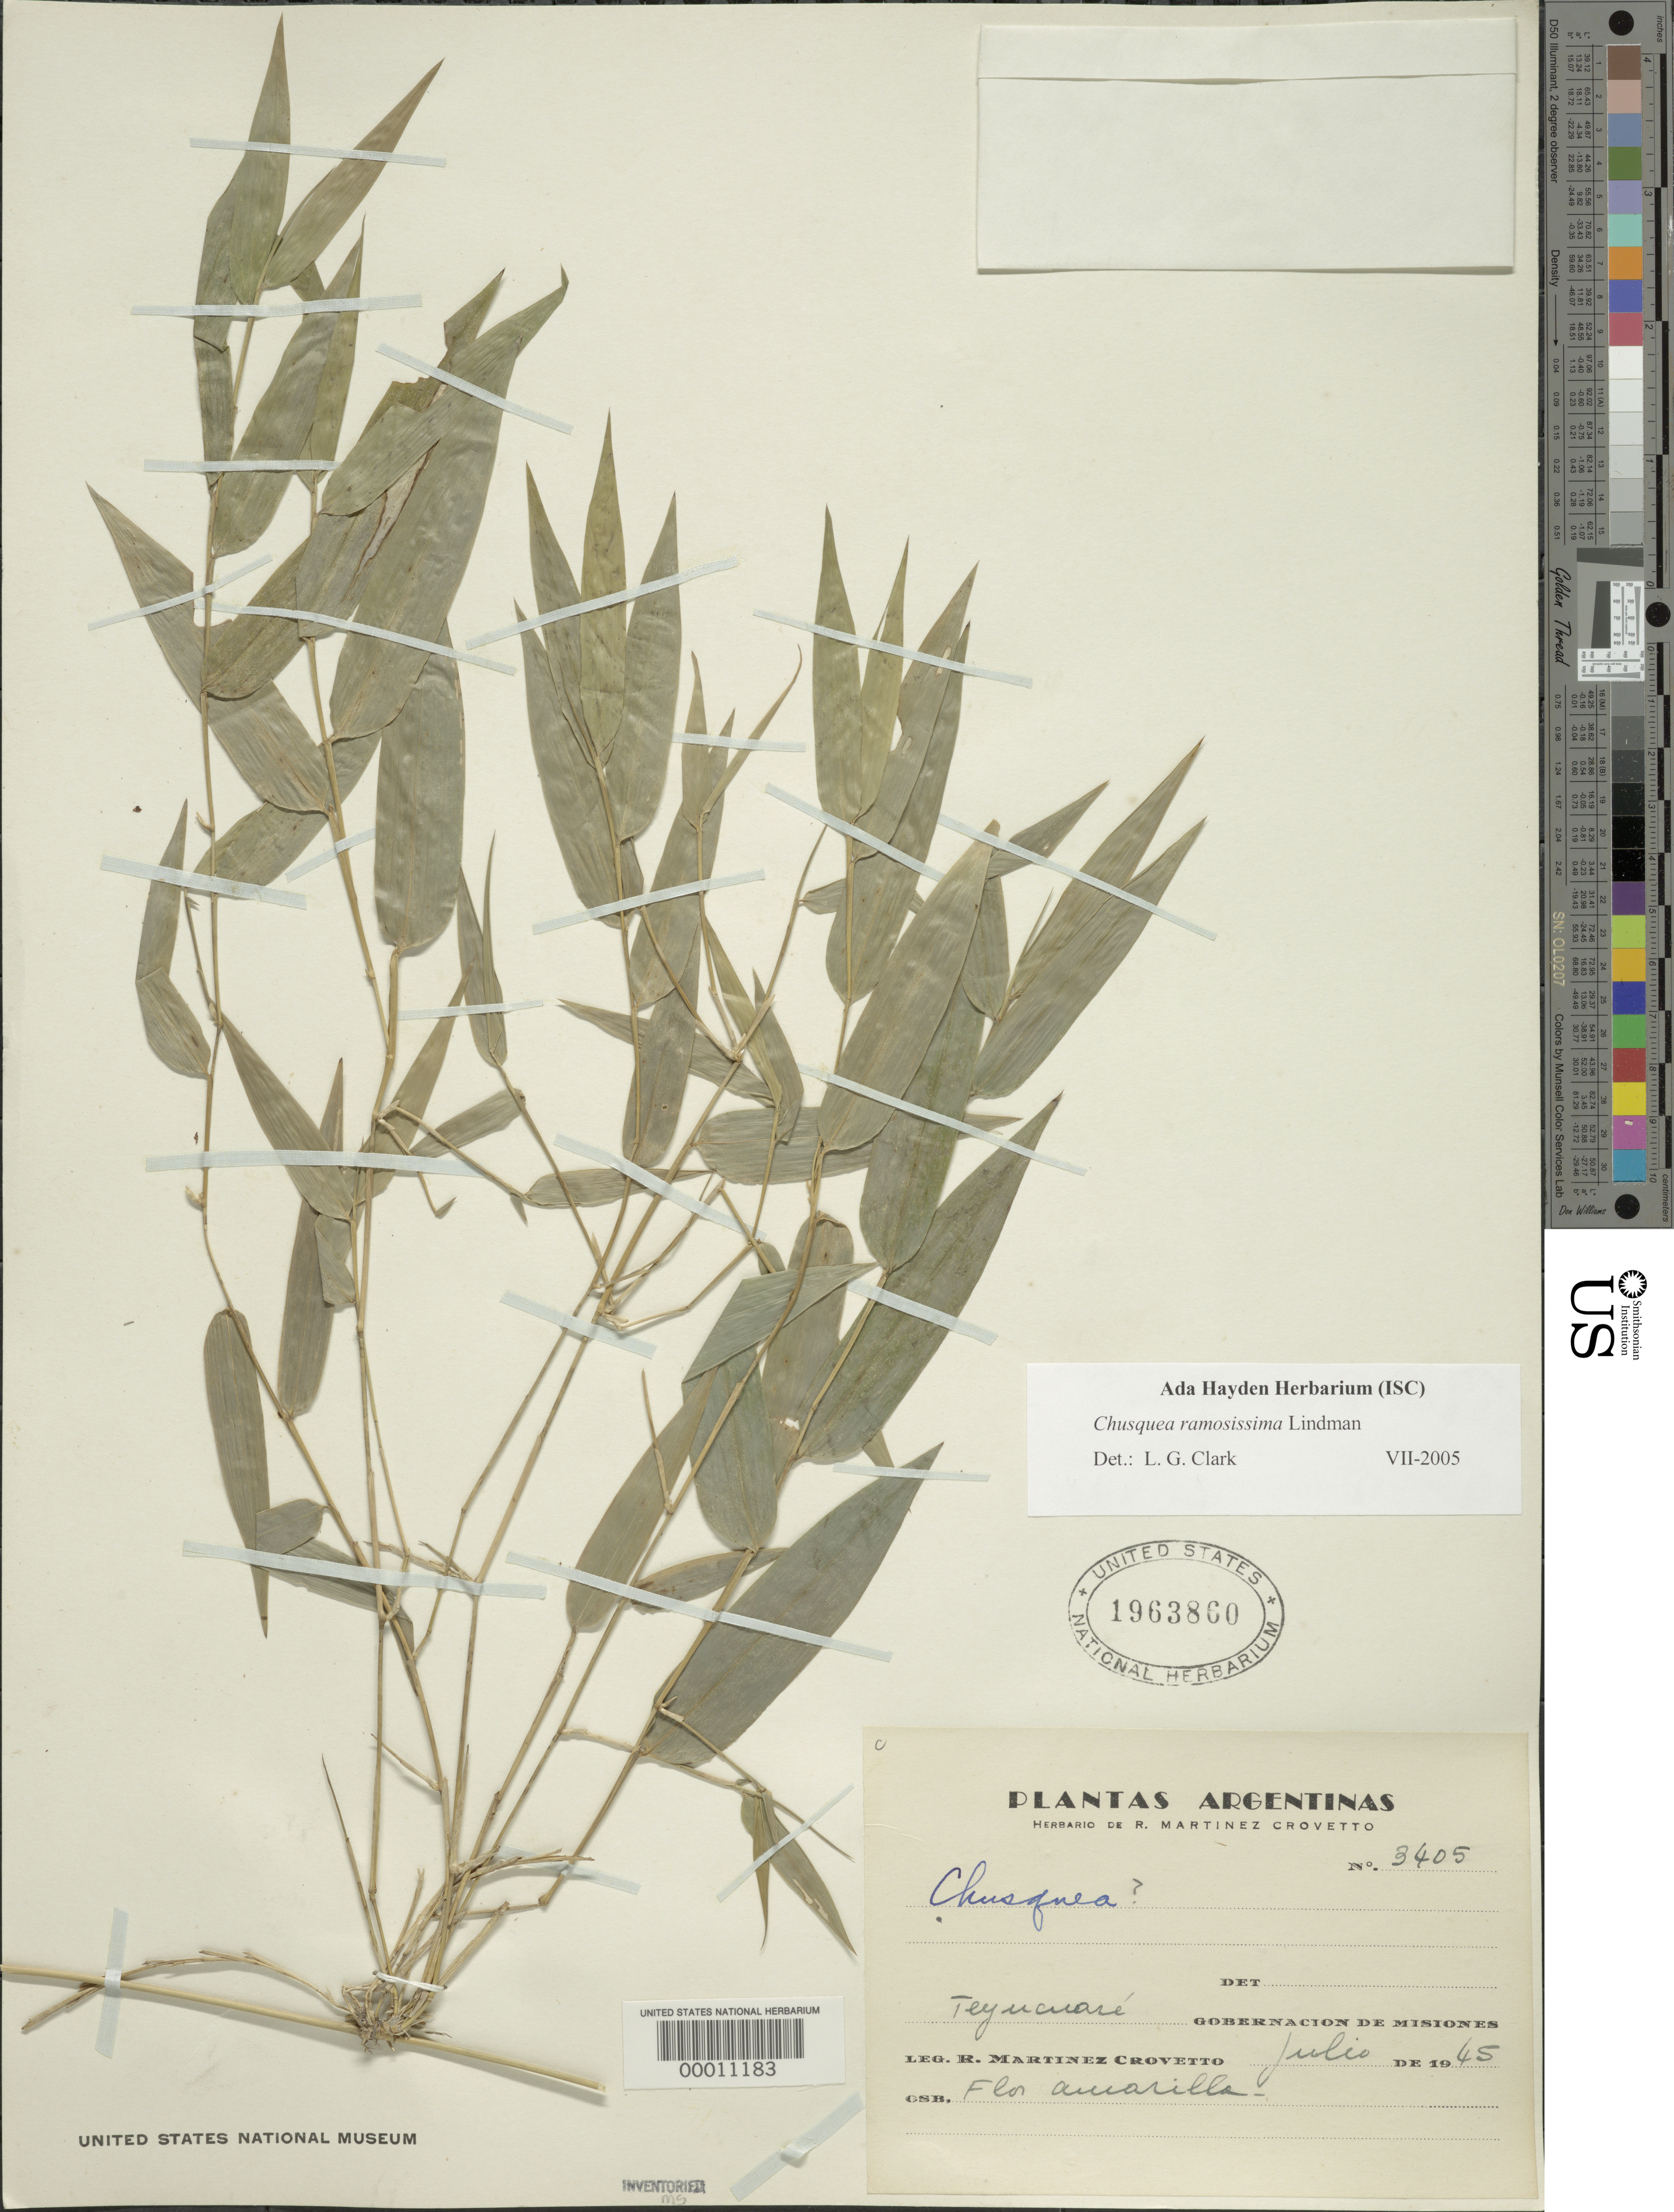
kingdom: Plantae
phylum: Tracheophyta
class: Liliopsida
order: Poales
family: Poaceae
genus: Chusquea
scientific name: Chusquea ramosissima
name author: Lindm.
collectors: R. Crovetto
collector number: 3405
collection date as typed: Jul 1945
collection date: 1945-07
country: Argentina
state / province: Misiones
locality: Teyucuare, Gobernacion de Misiones.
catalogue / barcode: US 1963860